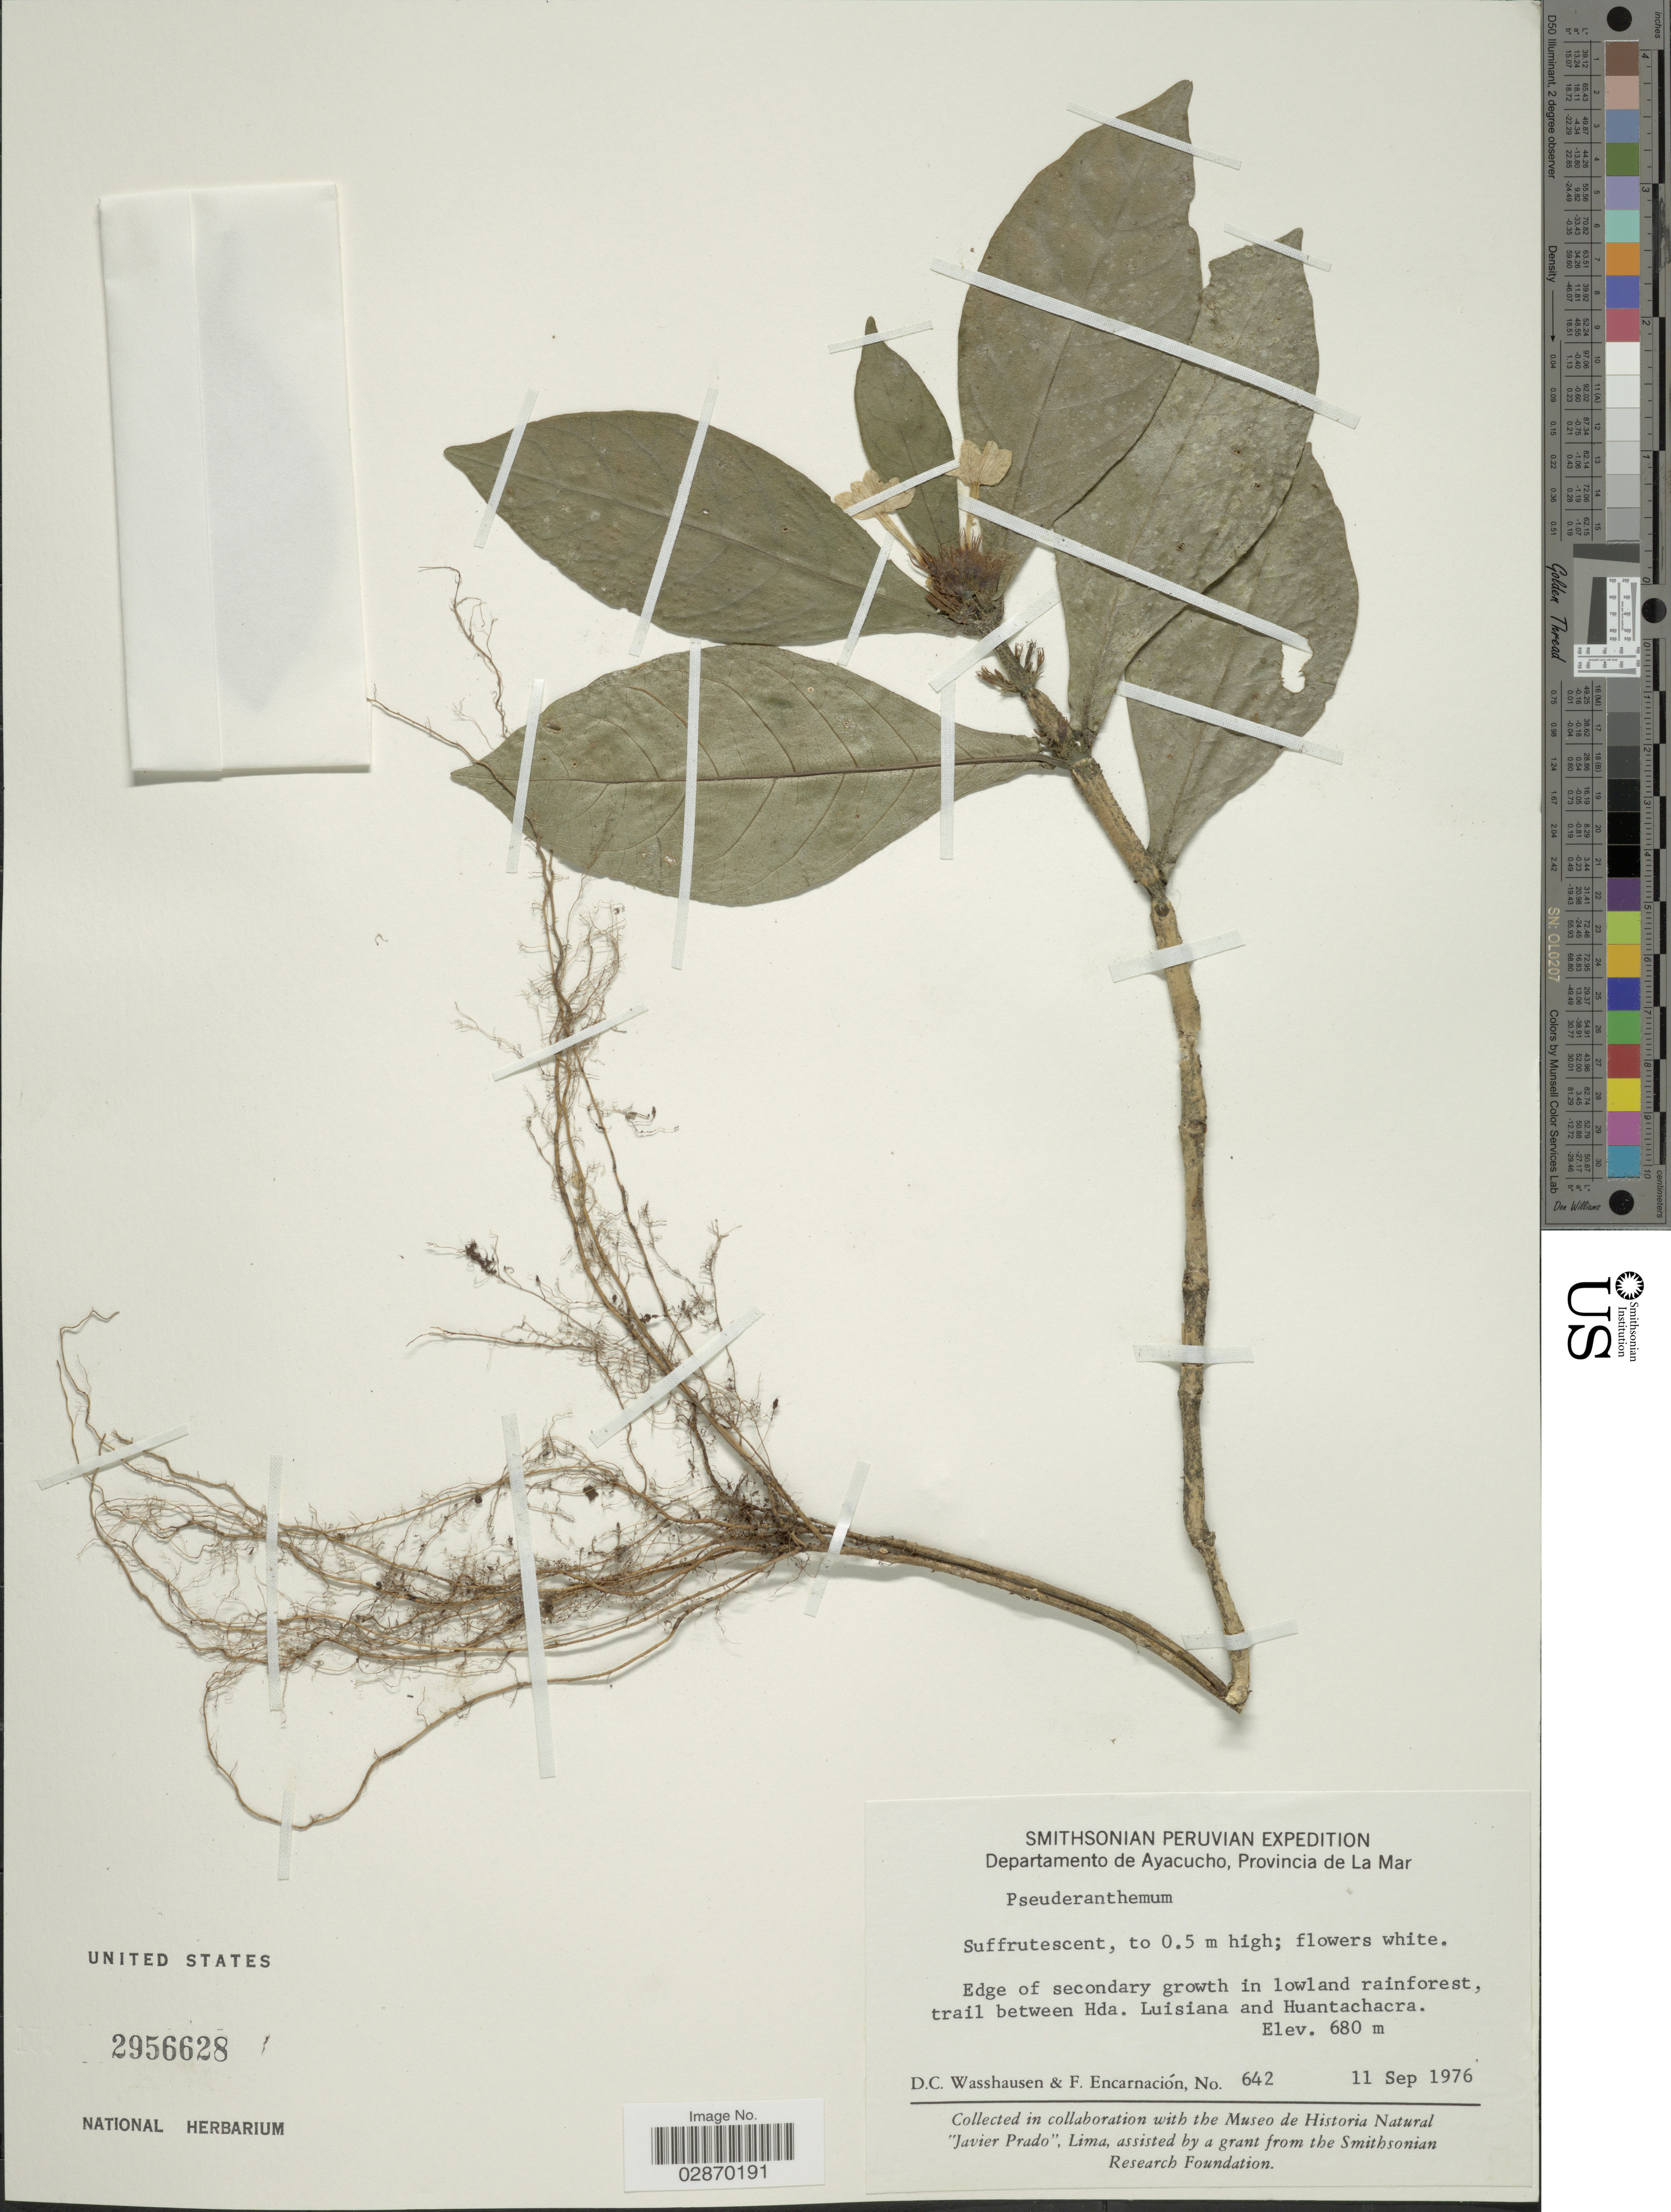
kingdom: Plantae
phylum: Tracheophyta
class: Magnoliopsida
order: Lamiales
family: Acanthaceae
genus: Pseuderanthemum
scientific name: Pseuderanthemum sp.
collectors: D. C. Wasshausen & F. Encarnación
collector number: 642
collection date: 1976-09-11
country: Peru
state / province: Ayacucho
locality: Departamento de Ayacucho, Provincia de La Mar. Edge of secondary growth in lowland rainforest, trail between Hda. Luisiana and Huantachacra.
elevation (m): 680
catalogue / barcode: US 2956628